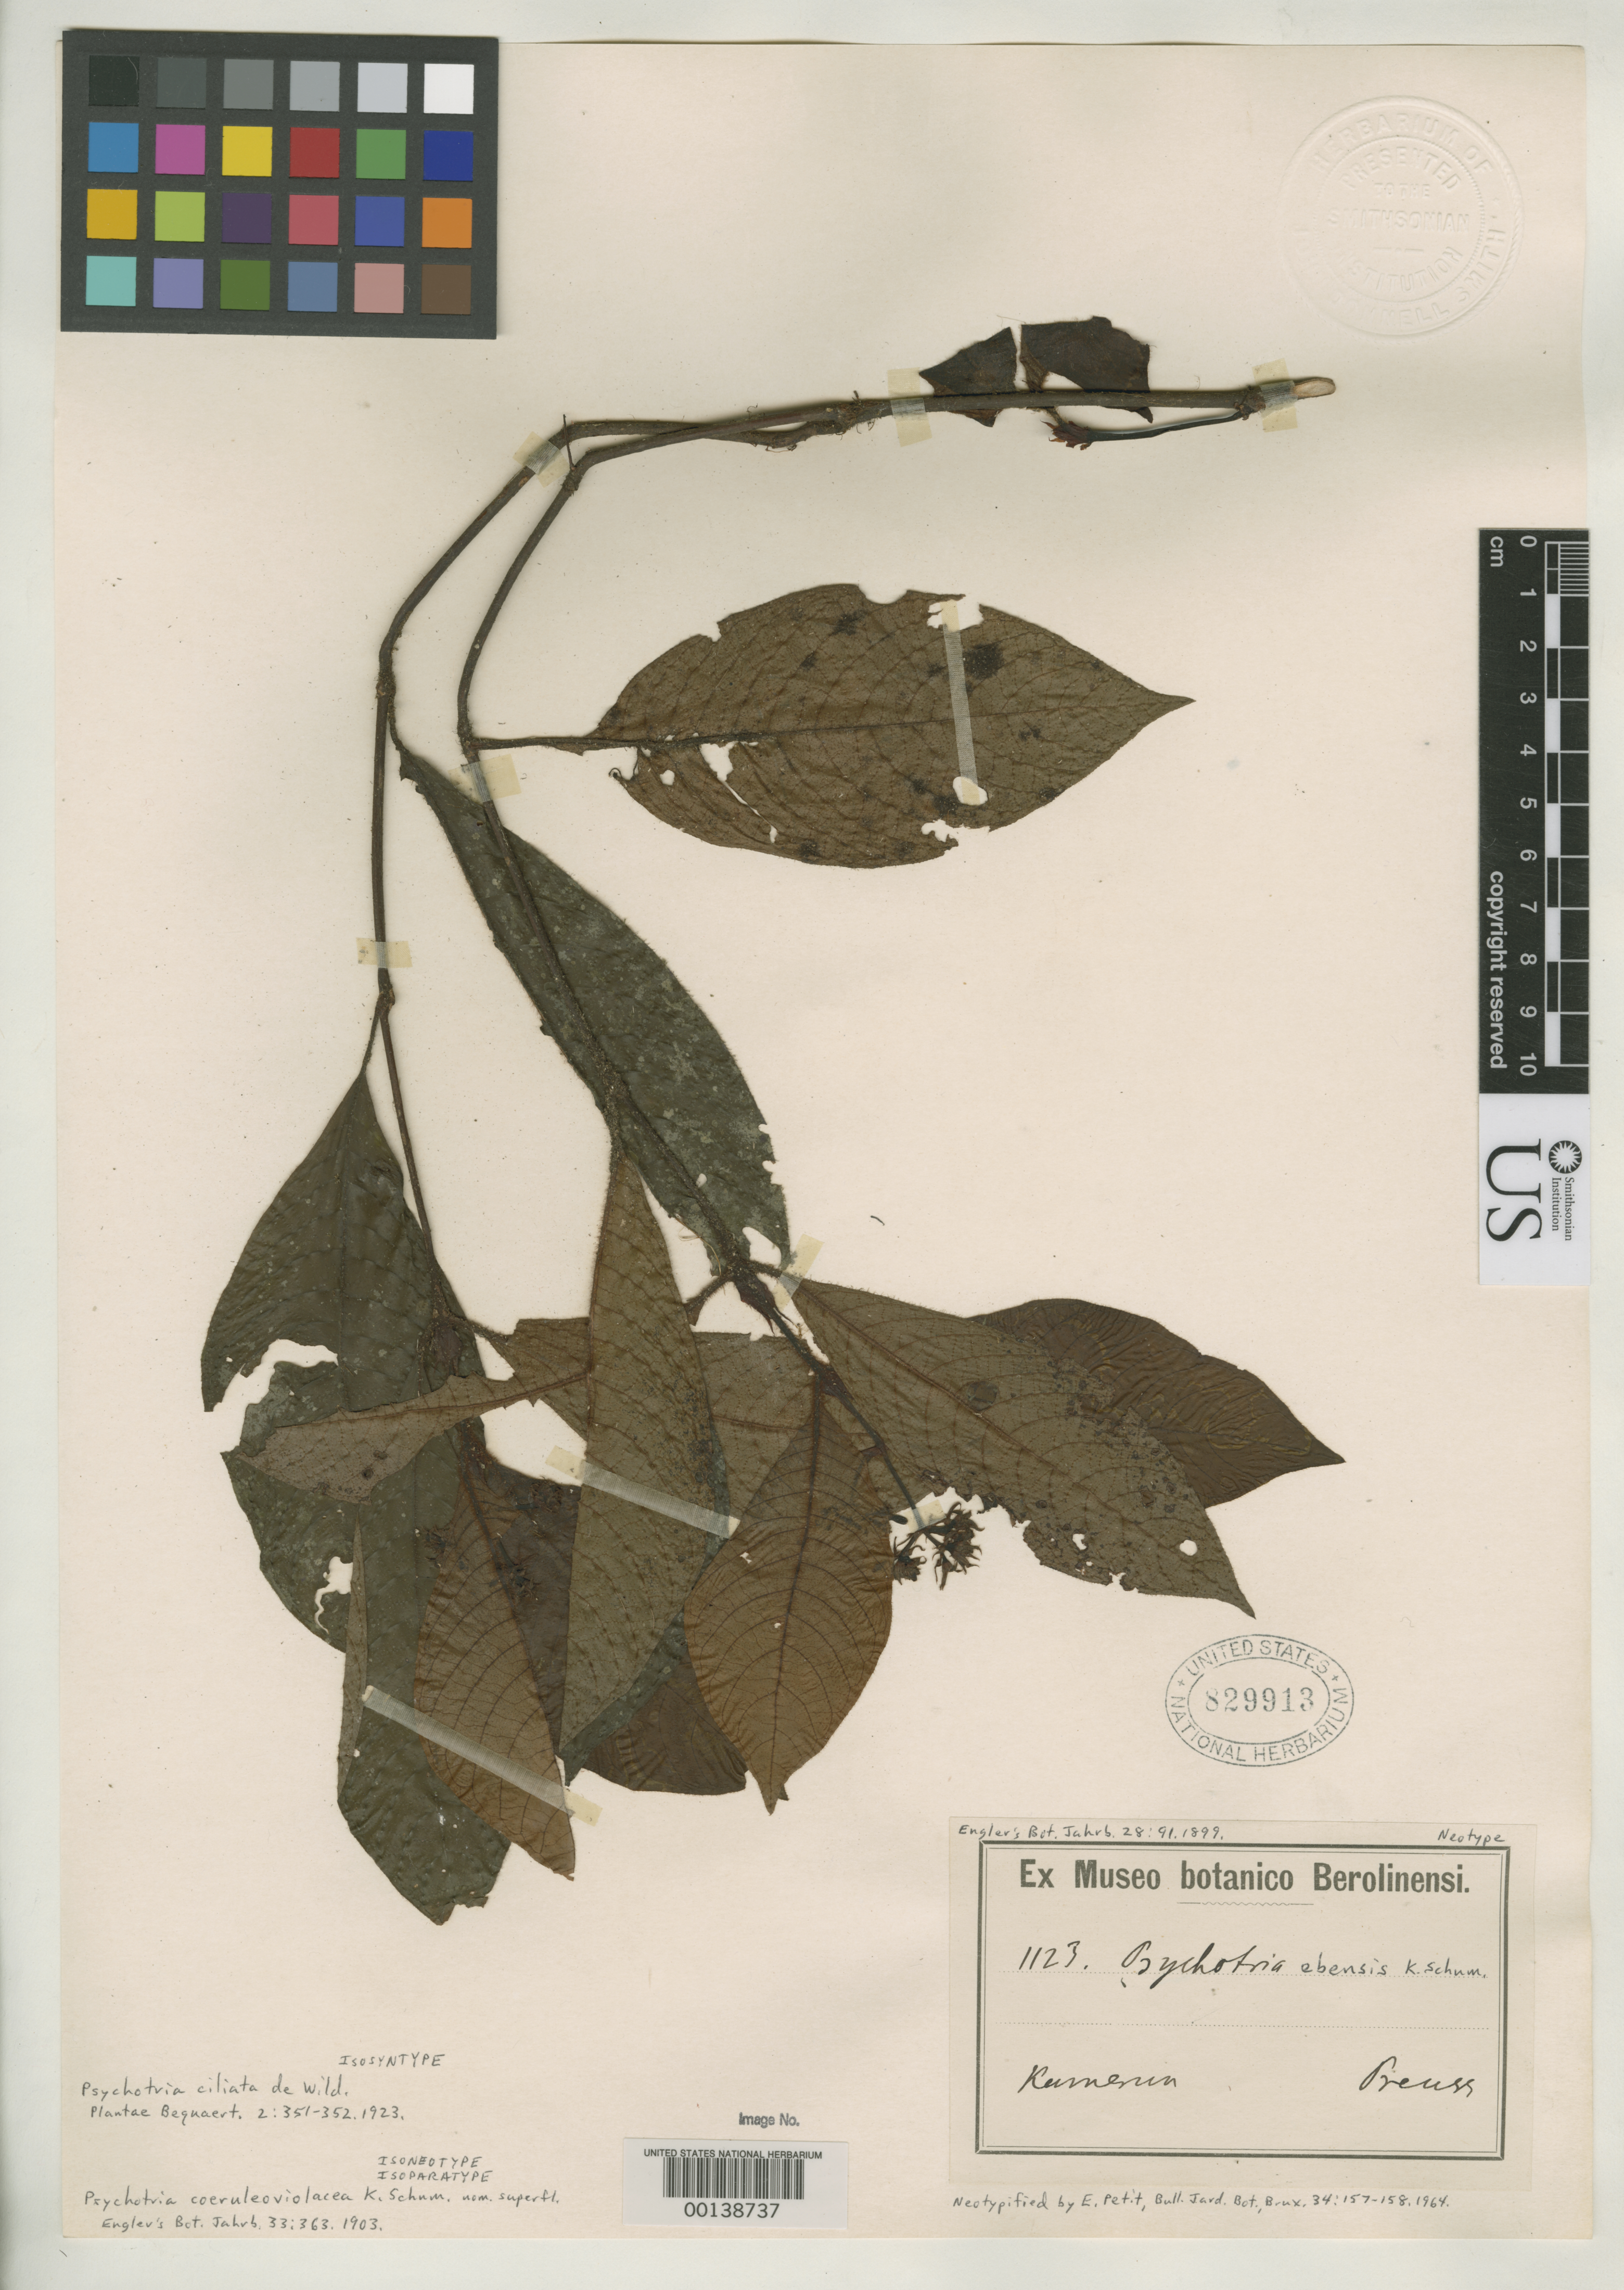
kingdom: Plantae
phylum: Tracheophyta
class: Magnoliopsida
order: Gentianales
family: Rubiaceae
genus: Psychotria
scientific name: Psychotria ebensis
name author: K. Schum.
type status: Isoneotype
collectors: P. Preuss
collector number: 1123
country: Cameroon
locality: Between Victoria and Bimbia.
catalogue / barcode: US 829913-3